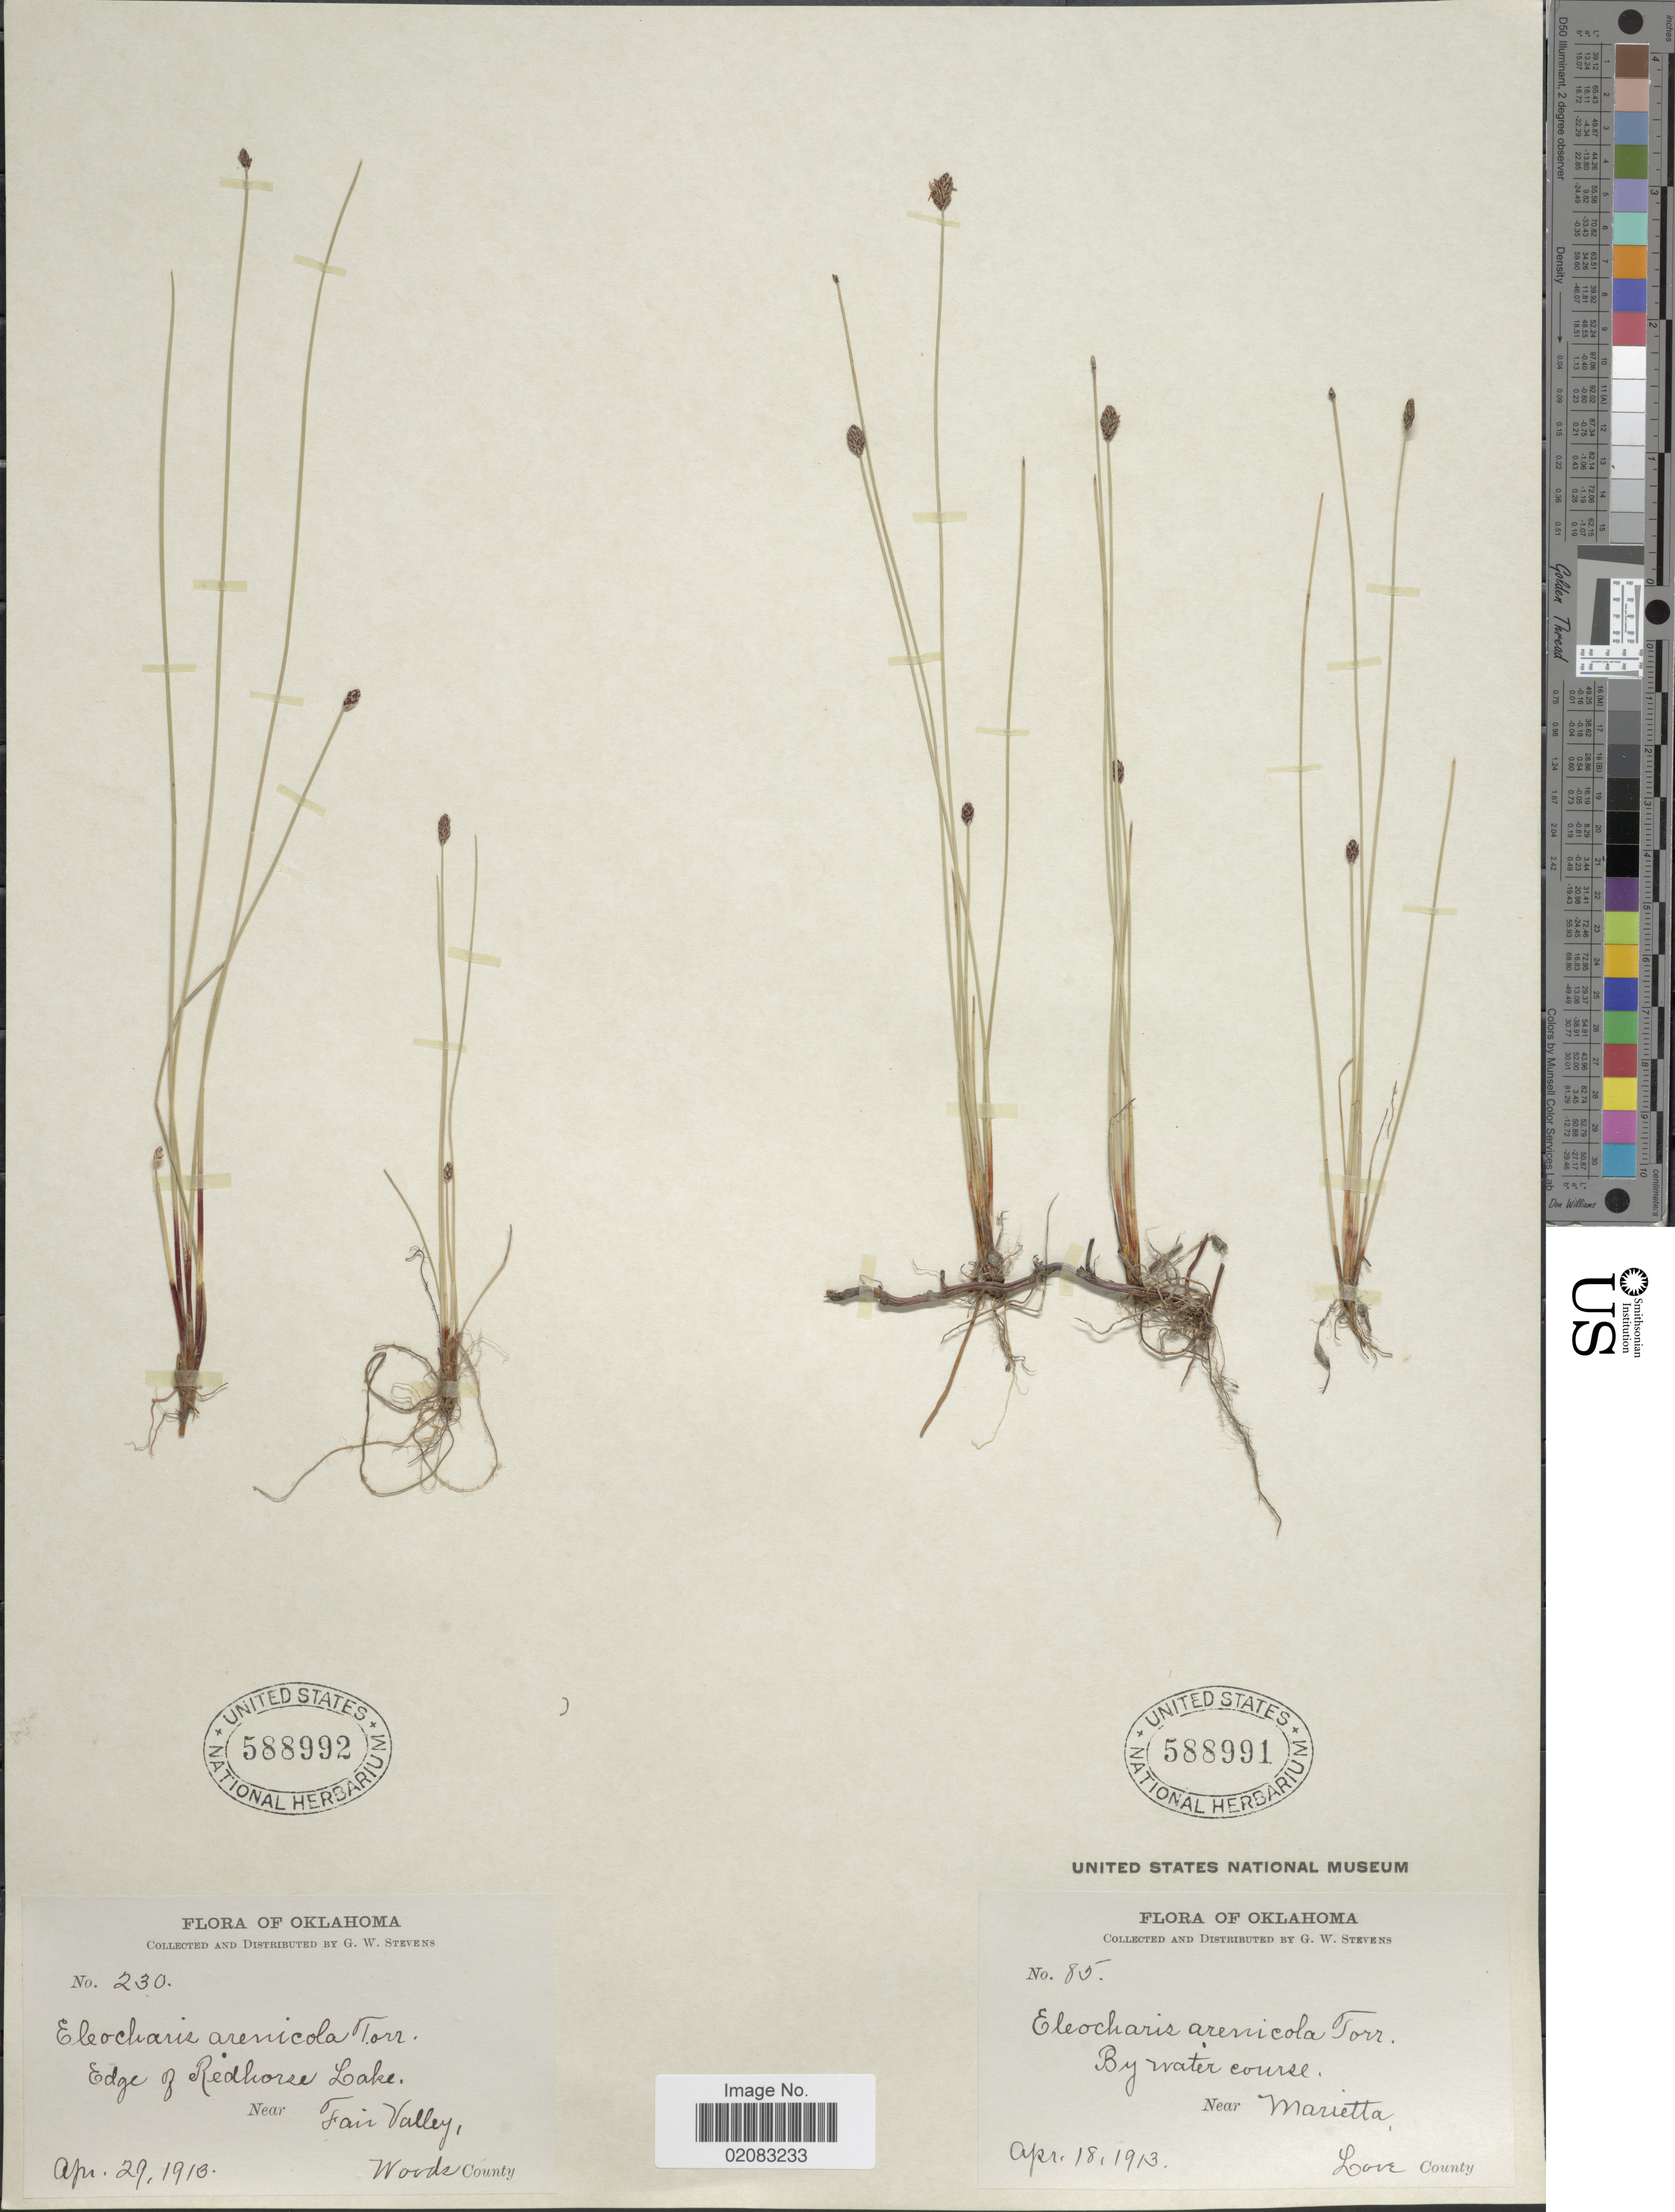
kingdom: Plantae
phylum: Tracheophyta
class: Liliopsida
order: Poales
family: Cyperaceae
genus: Eleocharis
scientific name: Eleocharis montevidensis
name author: Kunth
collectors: G. W. Stevens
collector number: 85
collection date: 1913-04-18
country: United States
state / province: Oklahoma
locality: By water course, Near Mariella, Love County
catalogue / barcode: US 588991